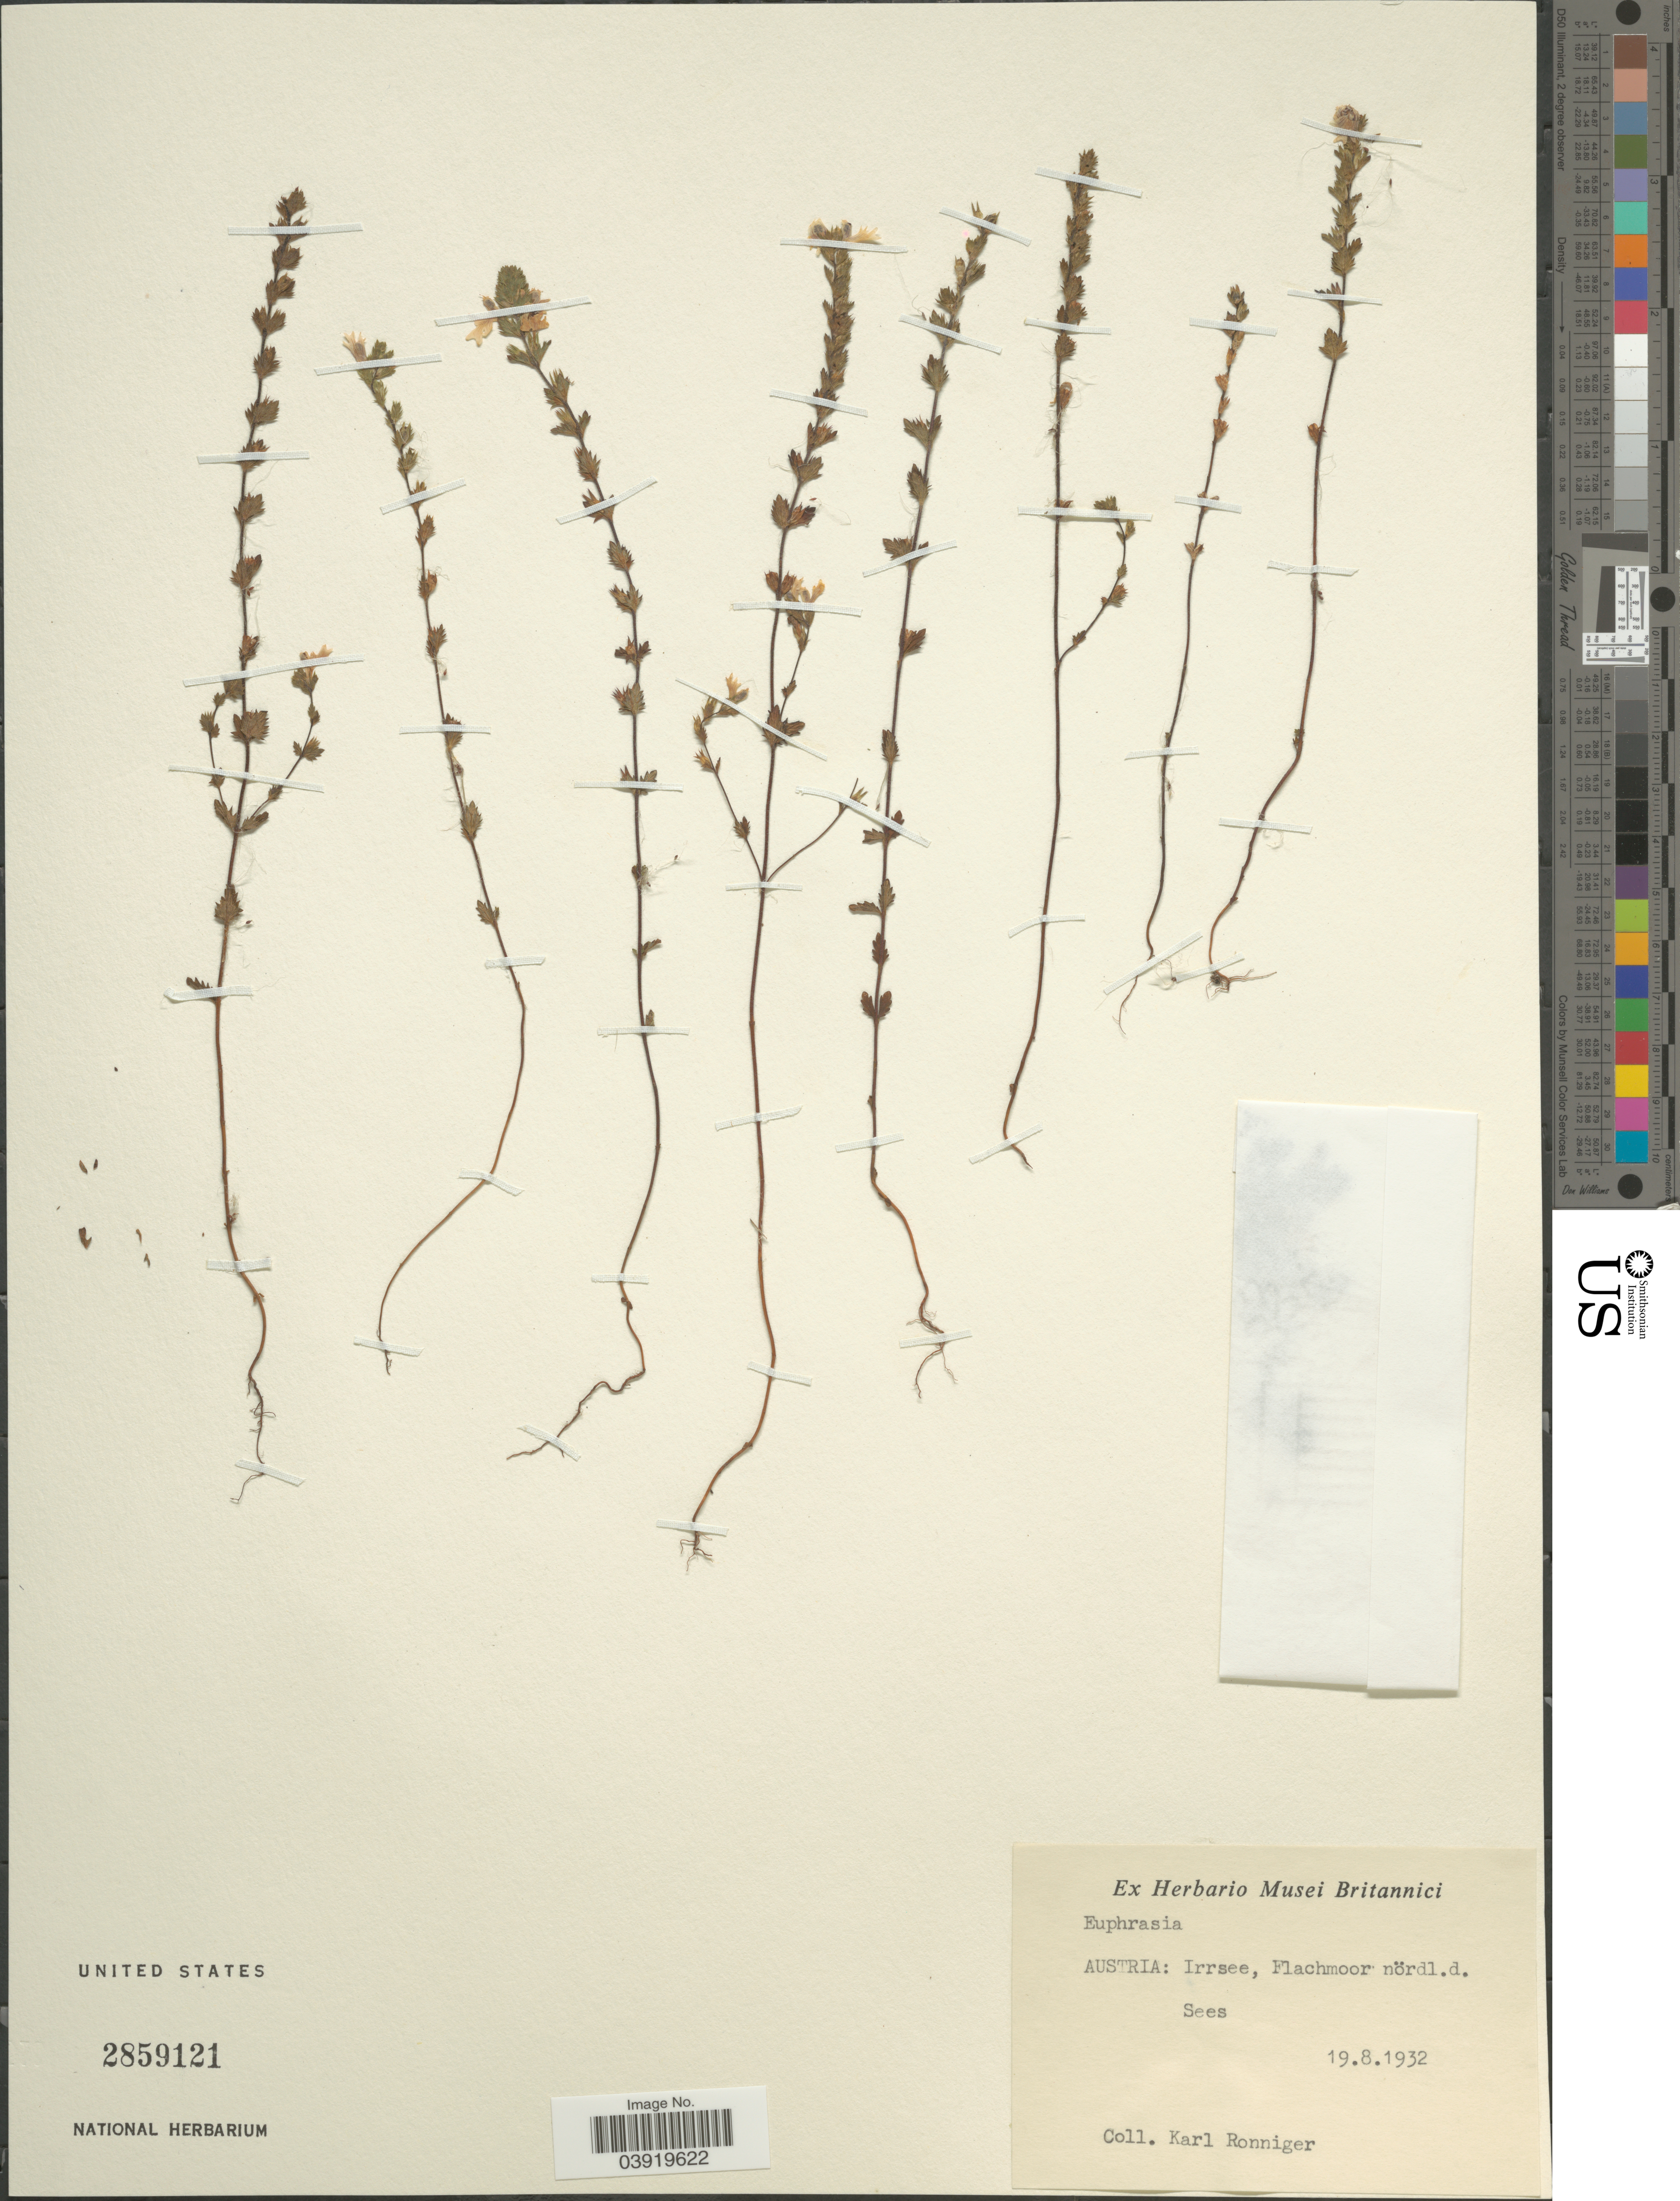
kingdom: Plantae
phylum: Tracheophyta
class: Magnoliopsida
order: Lamiales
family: Orobanchaceae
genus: Euphrasia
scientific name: Euphrasia sp.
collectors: K. Ronniger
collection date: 1932-08-19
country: Austria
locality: Irrsee, Flachmoor nördl.d. Sees.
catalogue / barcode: US 2859121